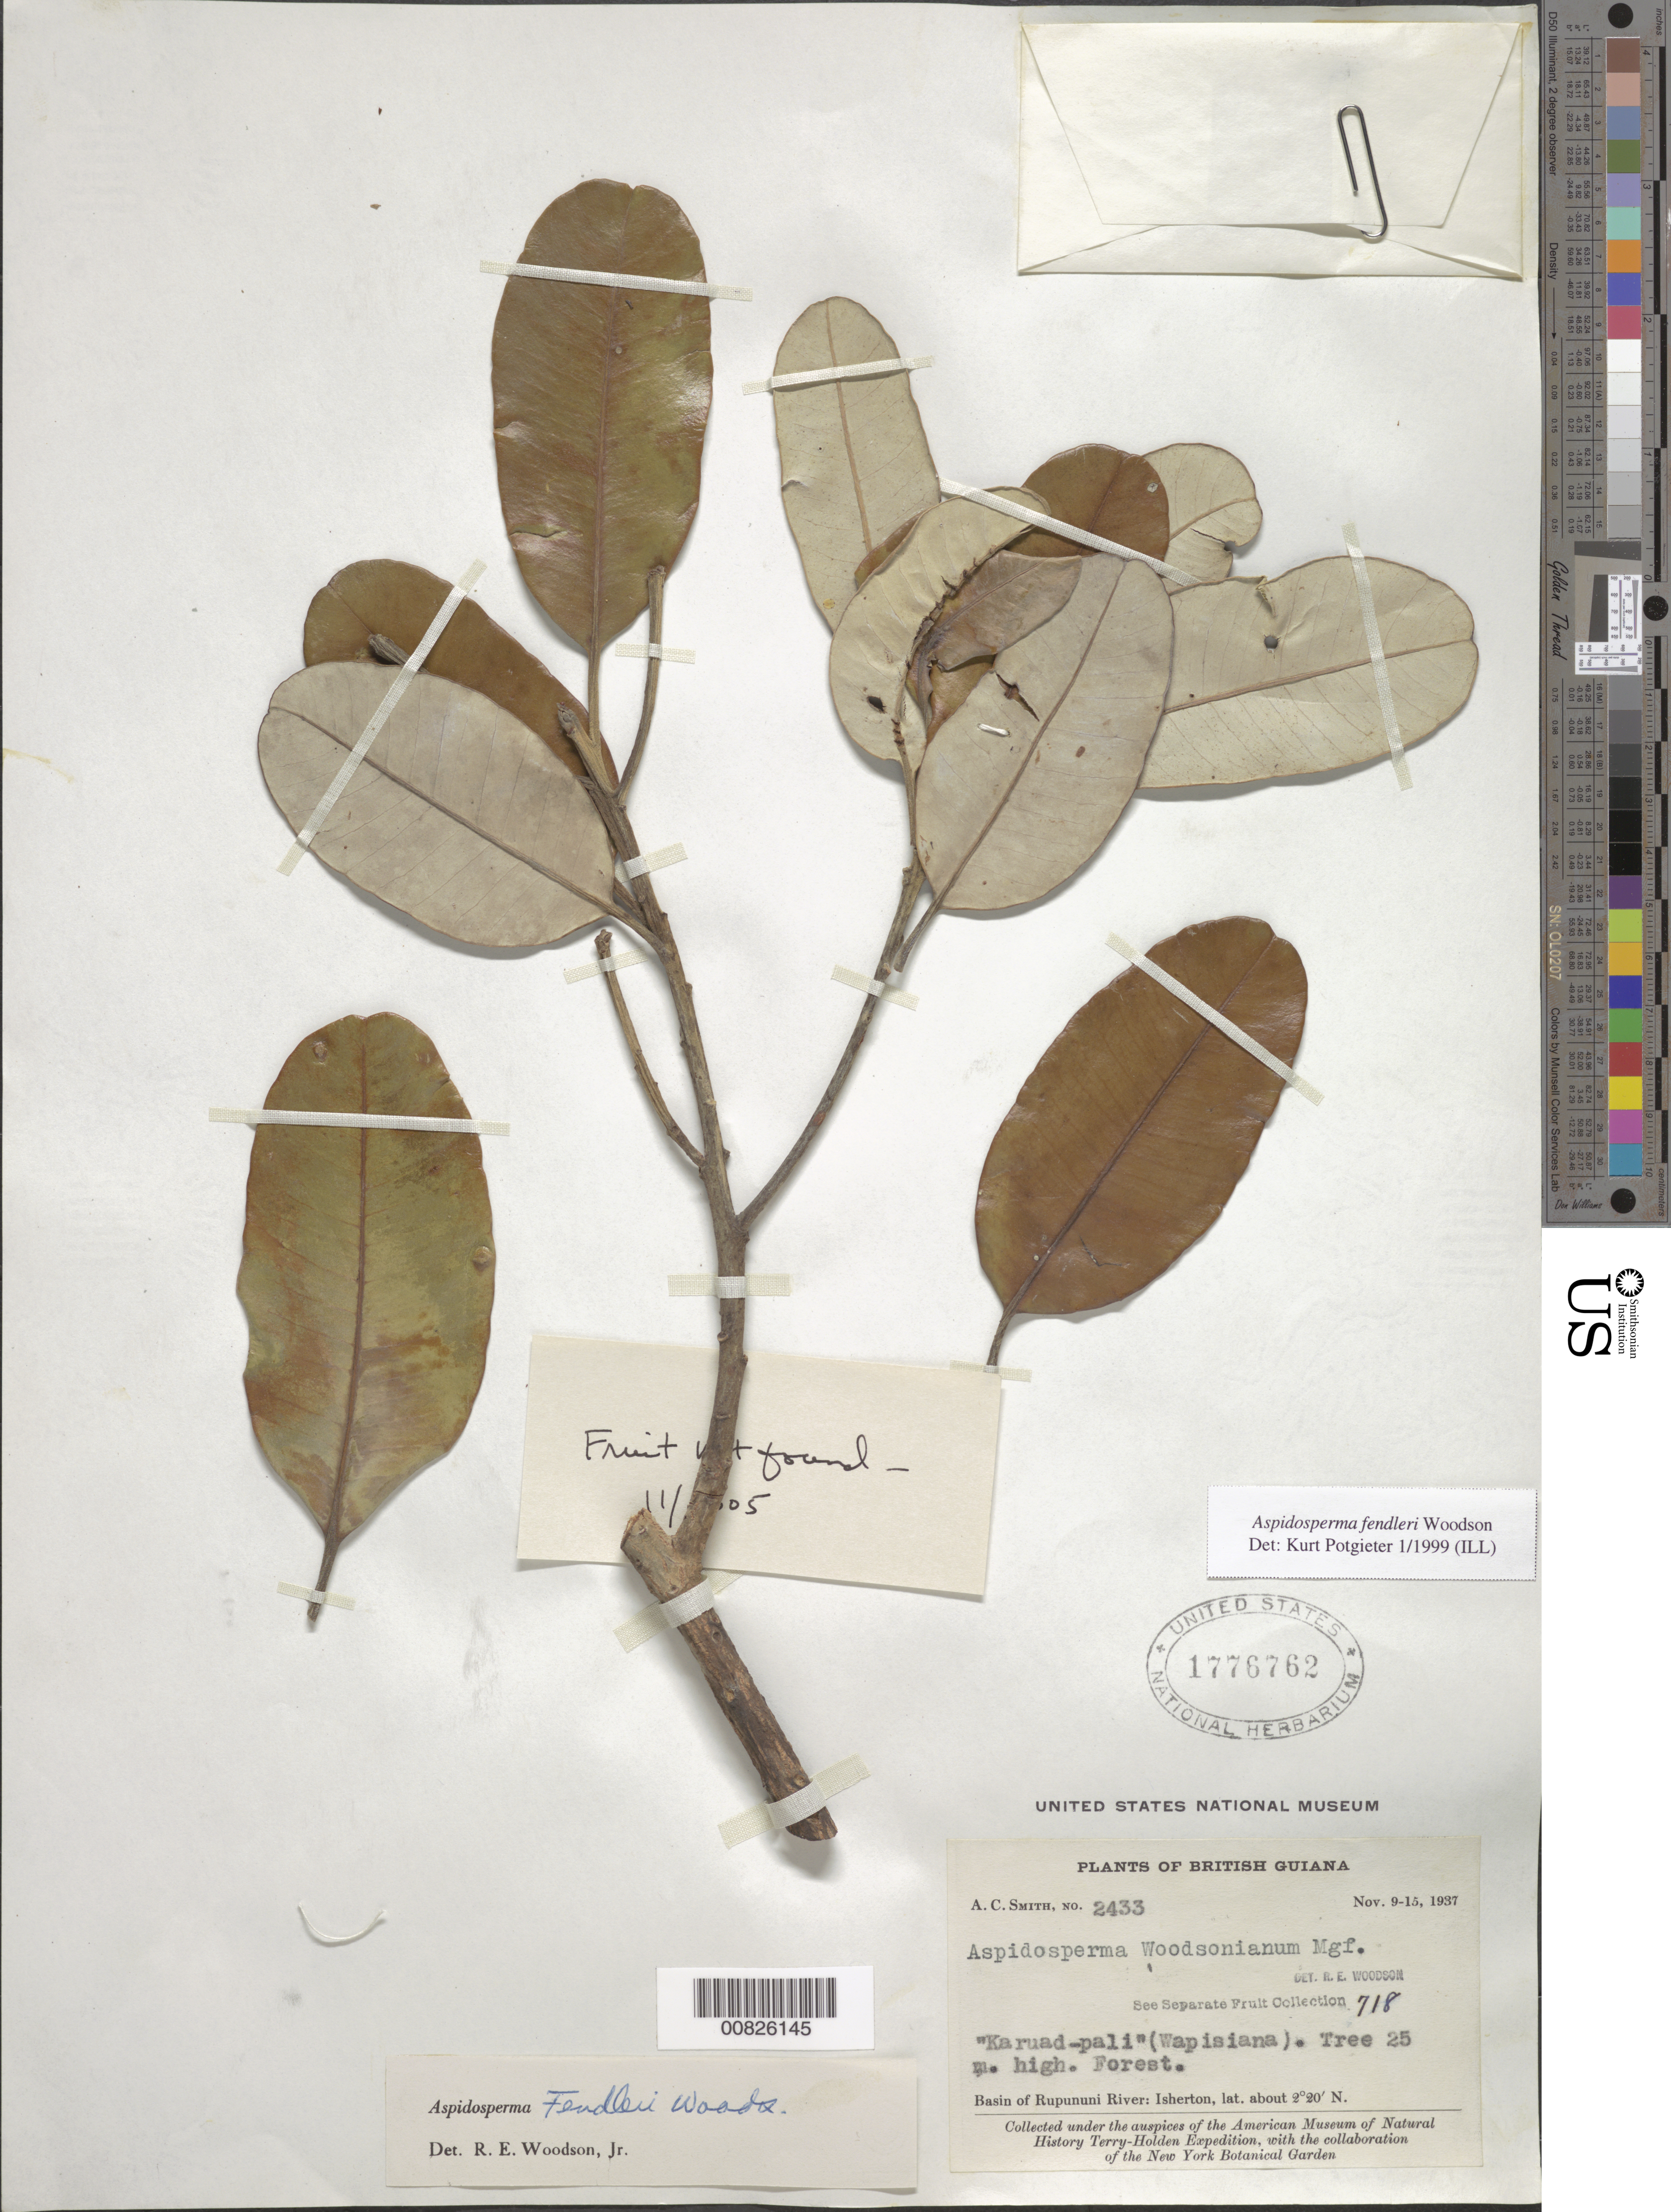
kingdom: Plantae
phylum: Tracheophyta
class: Magnoliopsida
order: Gentianales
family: Apocynaceae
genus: Aspidosperma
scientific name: Aspidosperma fendleri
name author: Woodson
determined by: Potgieter, K.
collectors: A. C. Smith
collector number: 2433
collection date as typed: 9-Nov-37 to 15-Nov-37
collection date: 1937-11-09/1937-11-15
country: Guyana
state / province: U. Takutu-U. Essequibo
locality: Isherton, basin of Rupununi River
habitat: Forest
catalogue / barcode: US 1776762